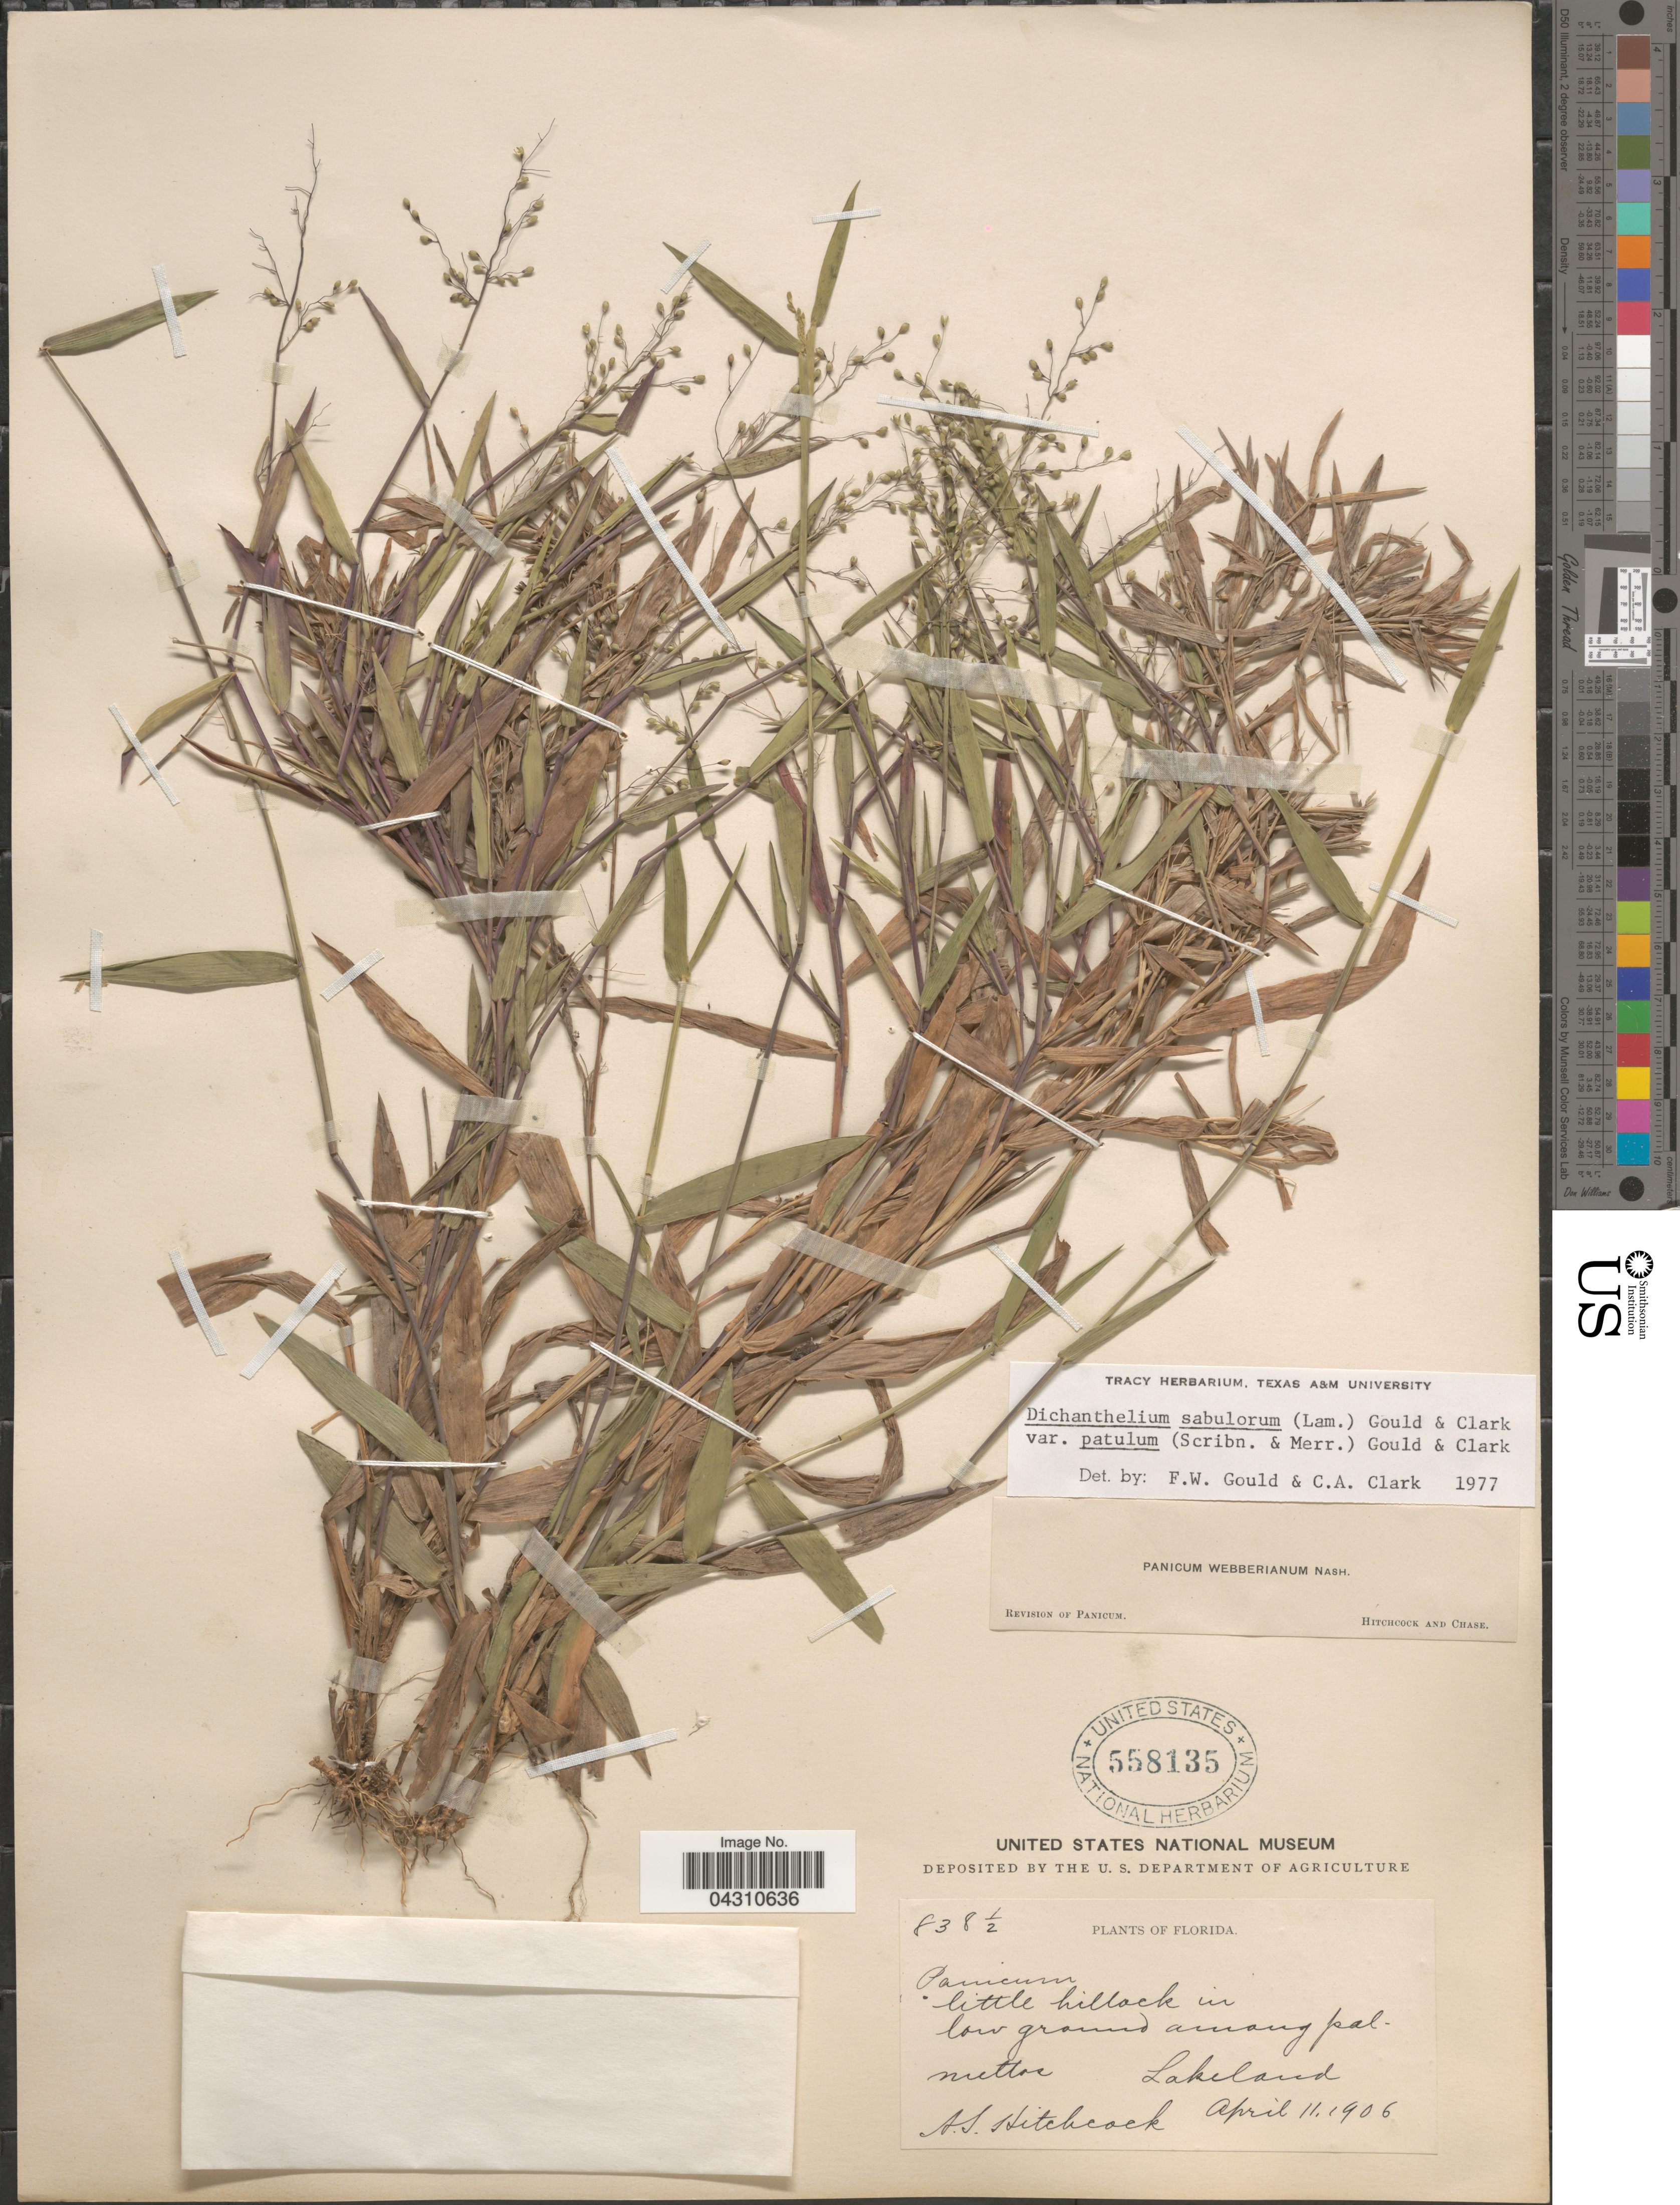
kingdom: Plantae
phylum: Tracheophyta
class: Liliopsida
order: Poales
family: Poaceae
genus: Dichanthelium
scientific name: Dichanthelium portoricense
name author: (Desv. ex Ham.) B.F. Hansen & Wunderlin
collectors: A. S. Hitchcock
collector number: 838½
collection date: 1906-04-11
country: United States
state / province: Florida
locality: Little hillock in low ground among palmettos. Lakeland.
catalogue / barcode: US 558135